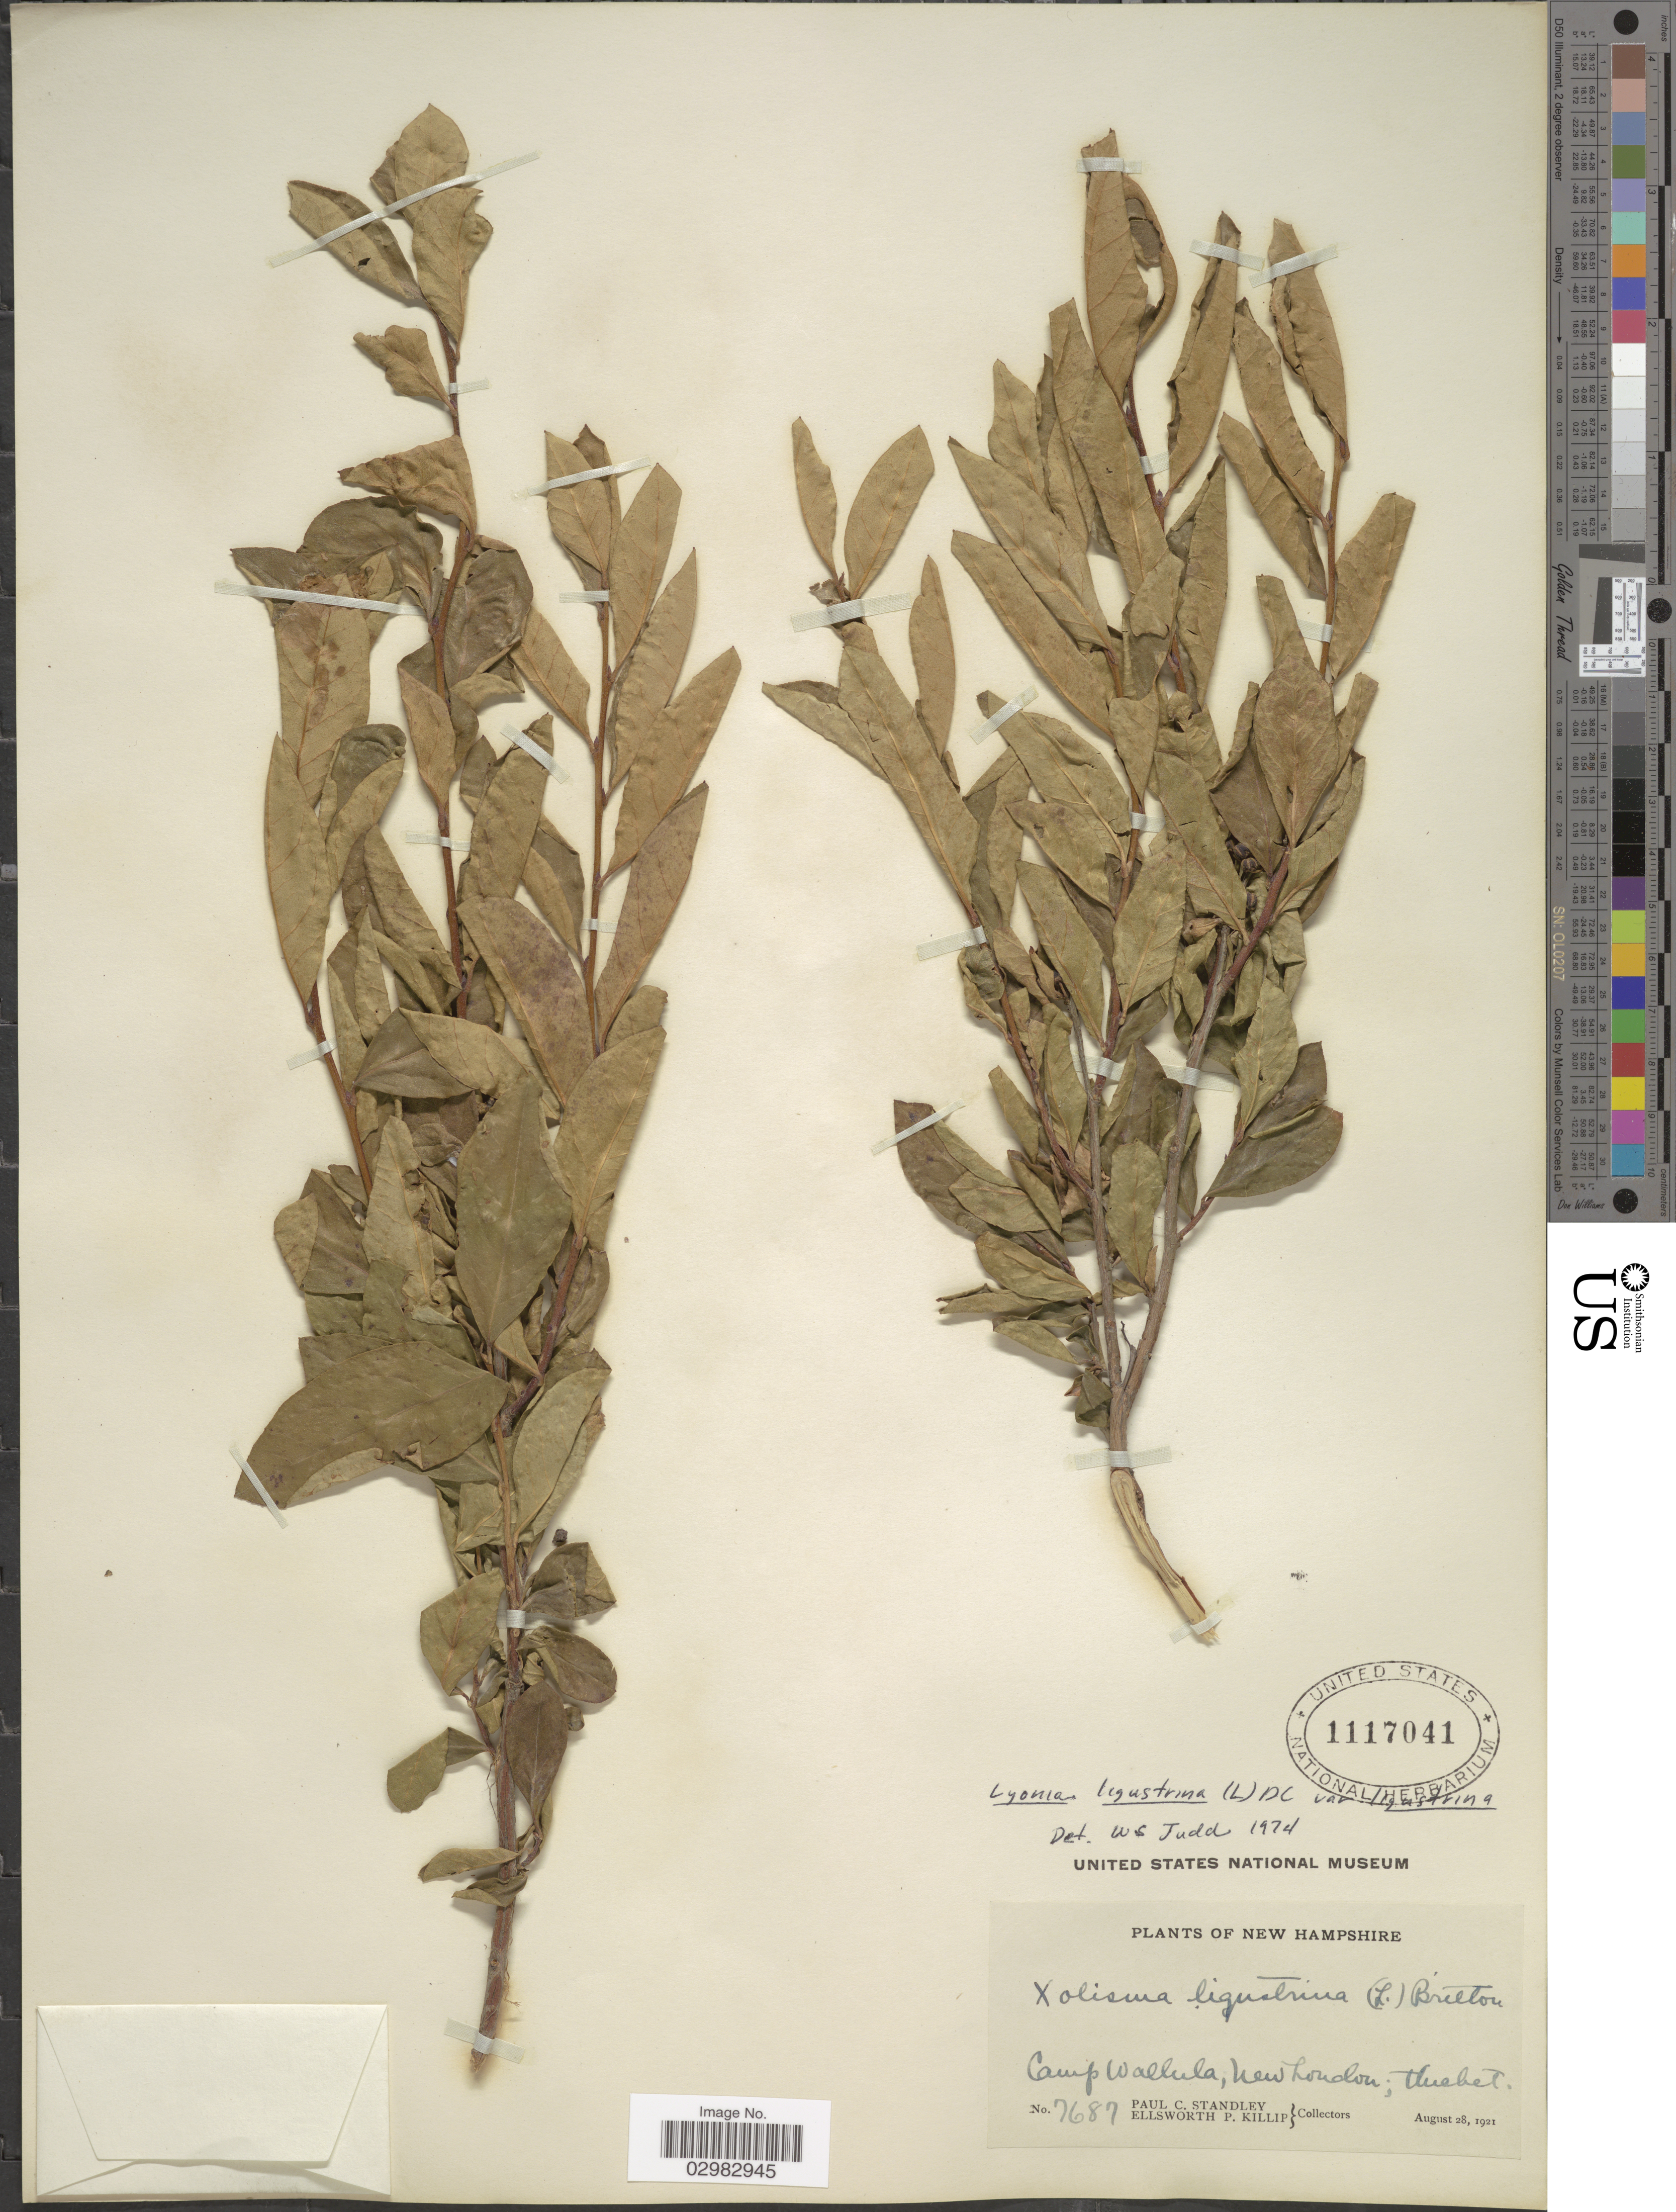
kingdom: Plantae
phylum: Tracheophyta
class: Magnoliopsida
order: Ericales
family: Ericaceae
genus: Lyonia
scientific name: Lyonia ligustrina var. ligustrina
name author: (L.) DC.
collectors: P. C. Standley & E. P. Killip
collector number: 7687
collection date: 1921-08-28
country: United States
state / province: New Hampshire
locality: Camp Wallula, New London.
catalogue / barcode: US 1117041